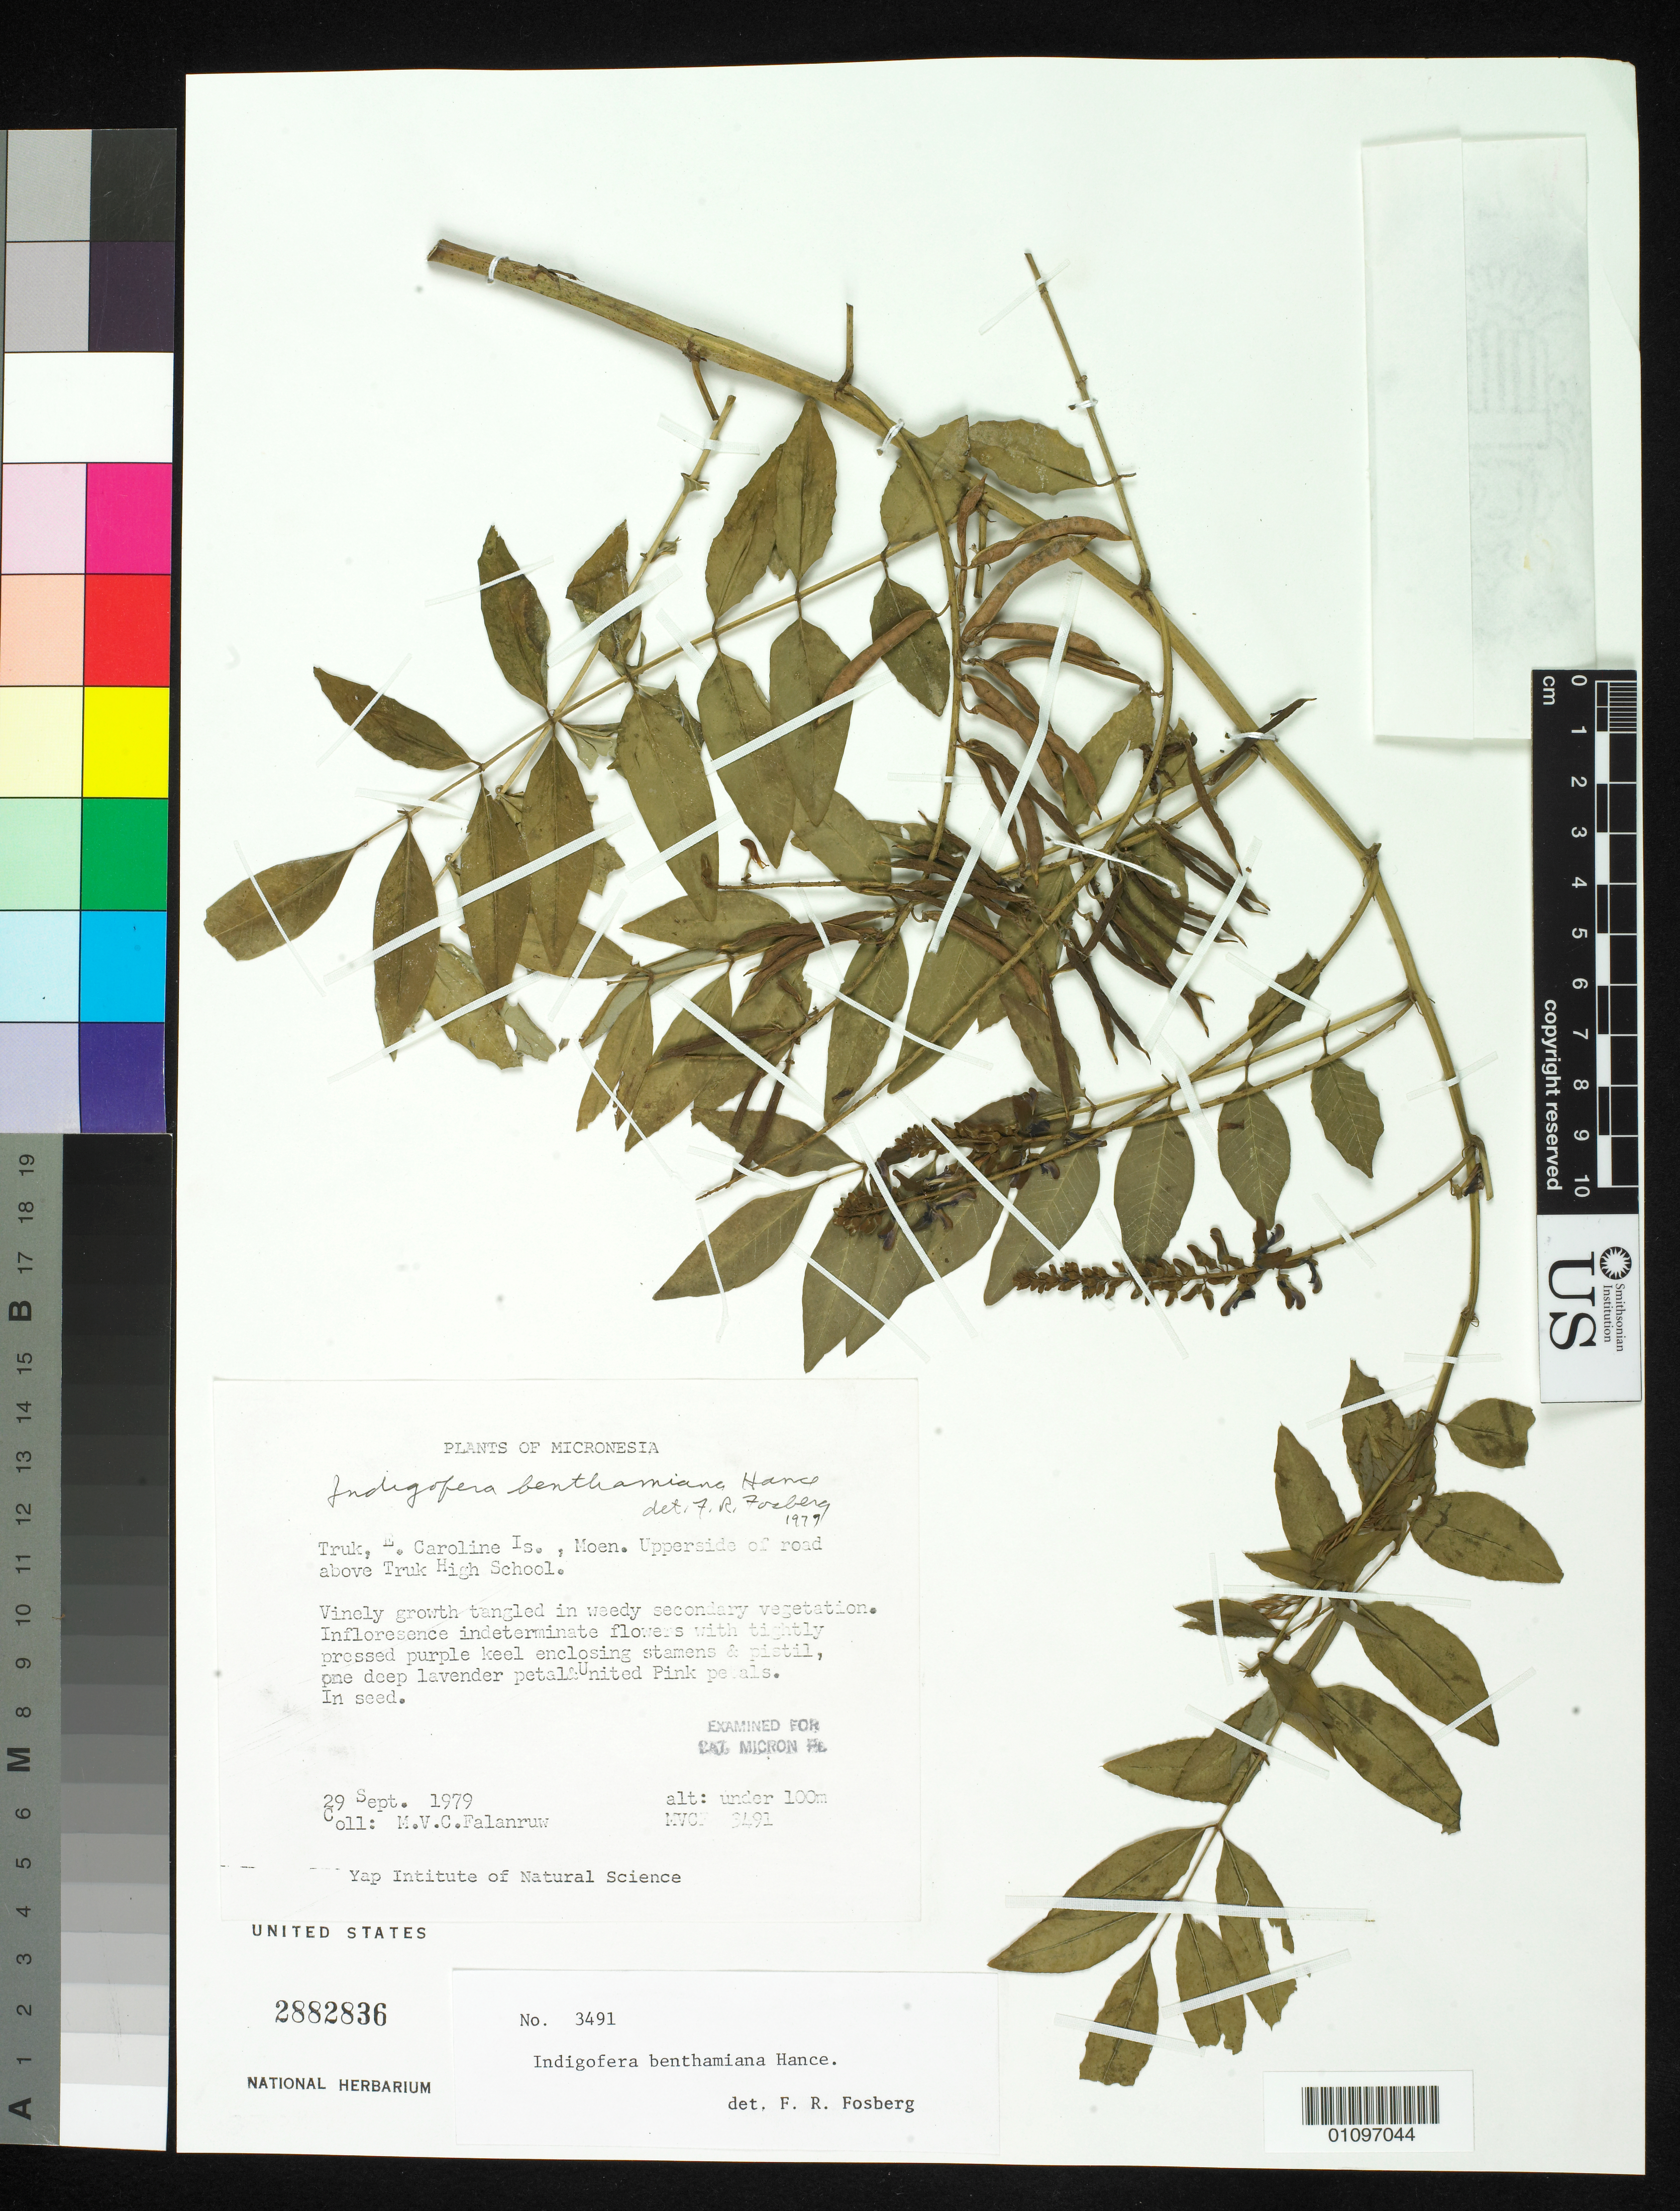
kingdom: Plantae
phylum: Tracheophyta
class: Magnoliopsida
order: Fabales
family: Fabaceae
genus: Indigofera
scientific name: Indigofera benthamiana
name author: Hance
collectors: M. V. Falanruw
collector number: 3491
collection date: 1979-09-29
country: Micronesia, Federated States of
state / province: Truk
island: Moen [Wono]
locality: Moen. Upperside of road above Truk high School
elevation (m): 100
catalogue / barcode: US 2882836